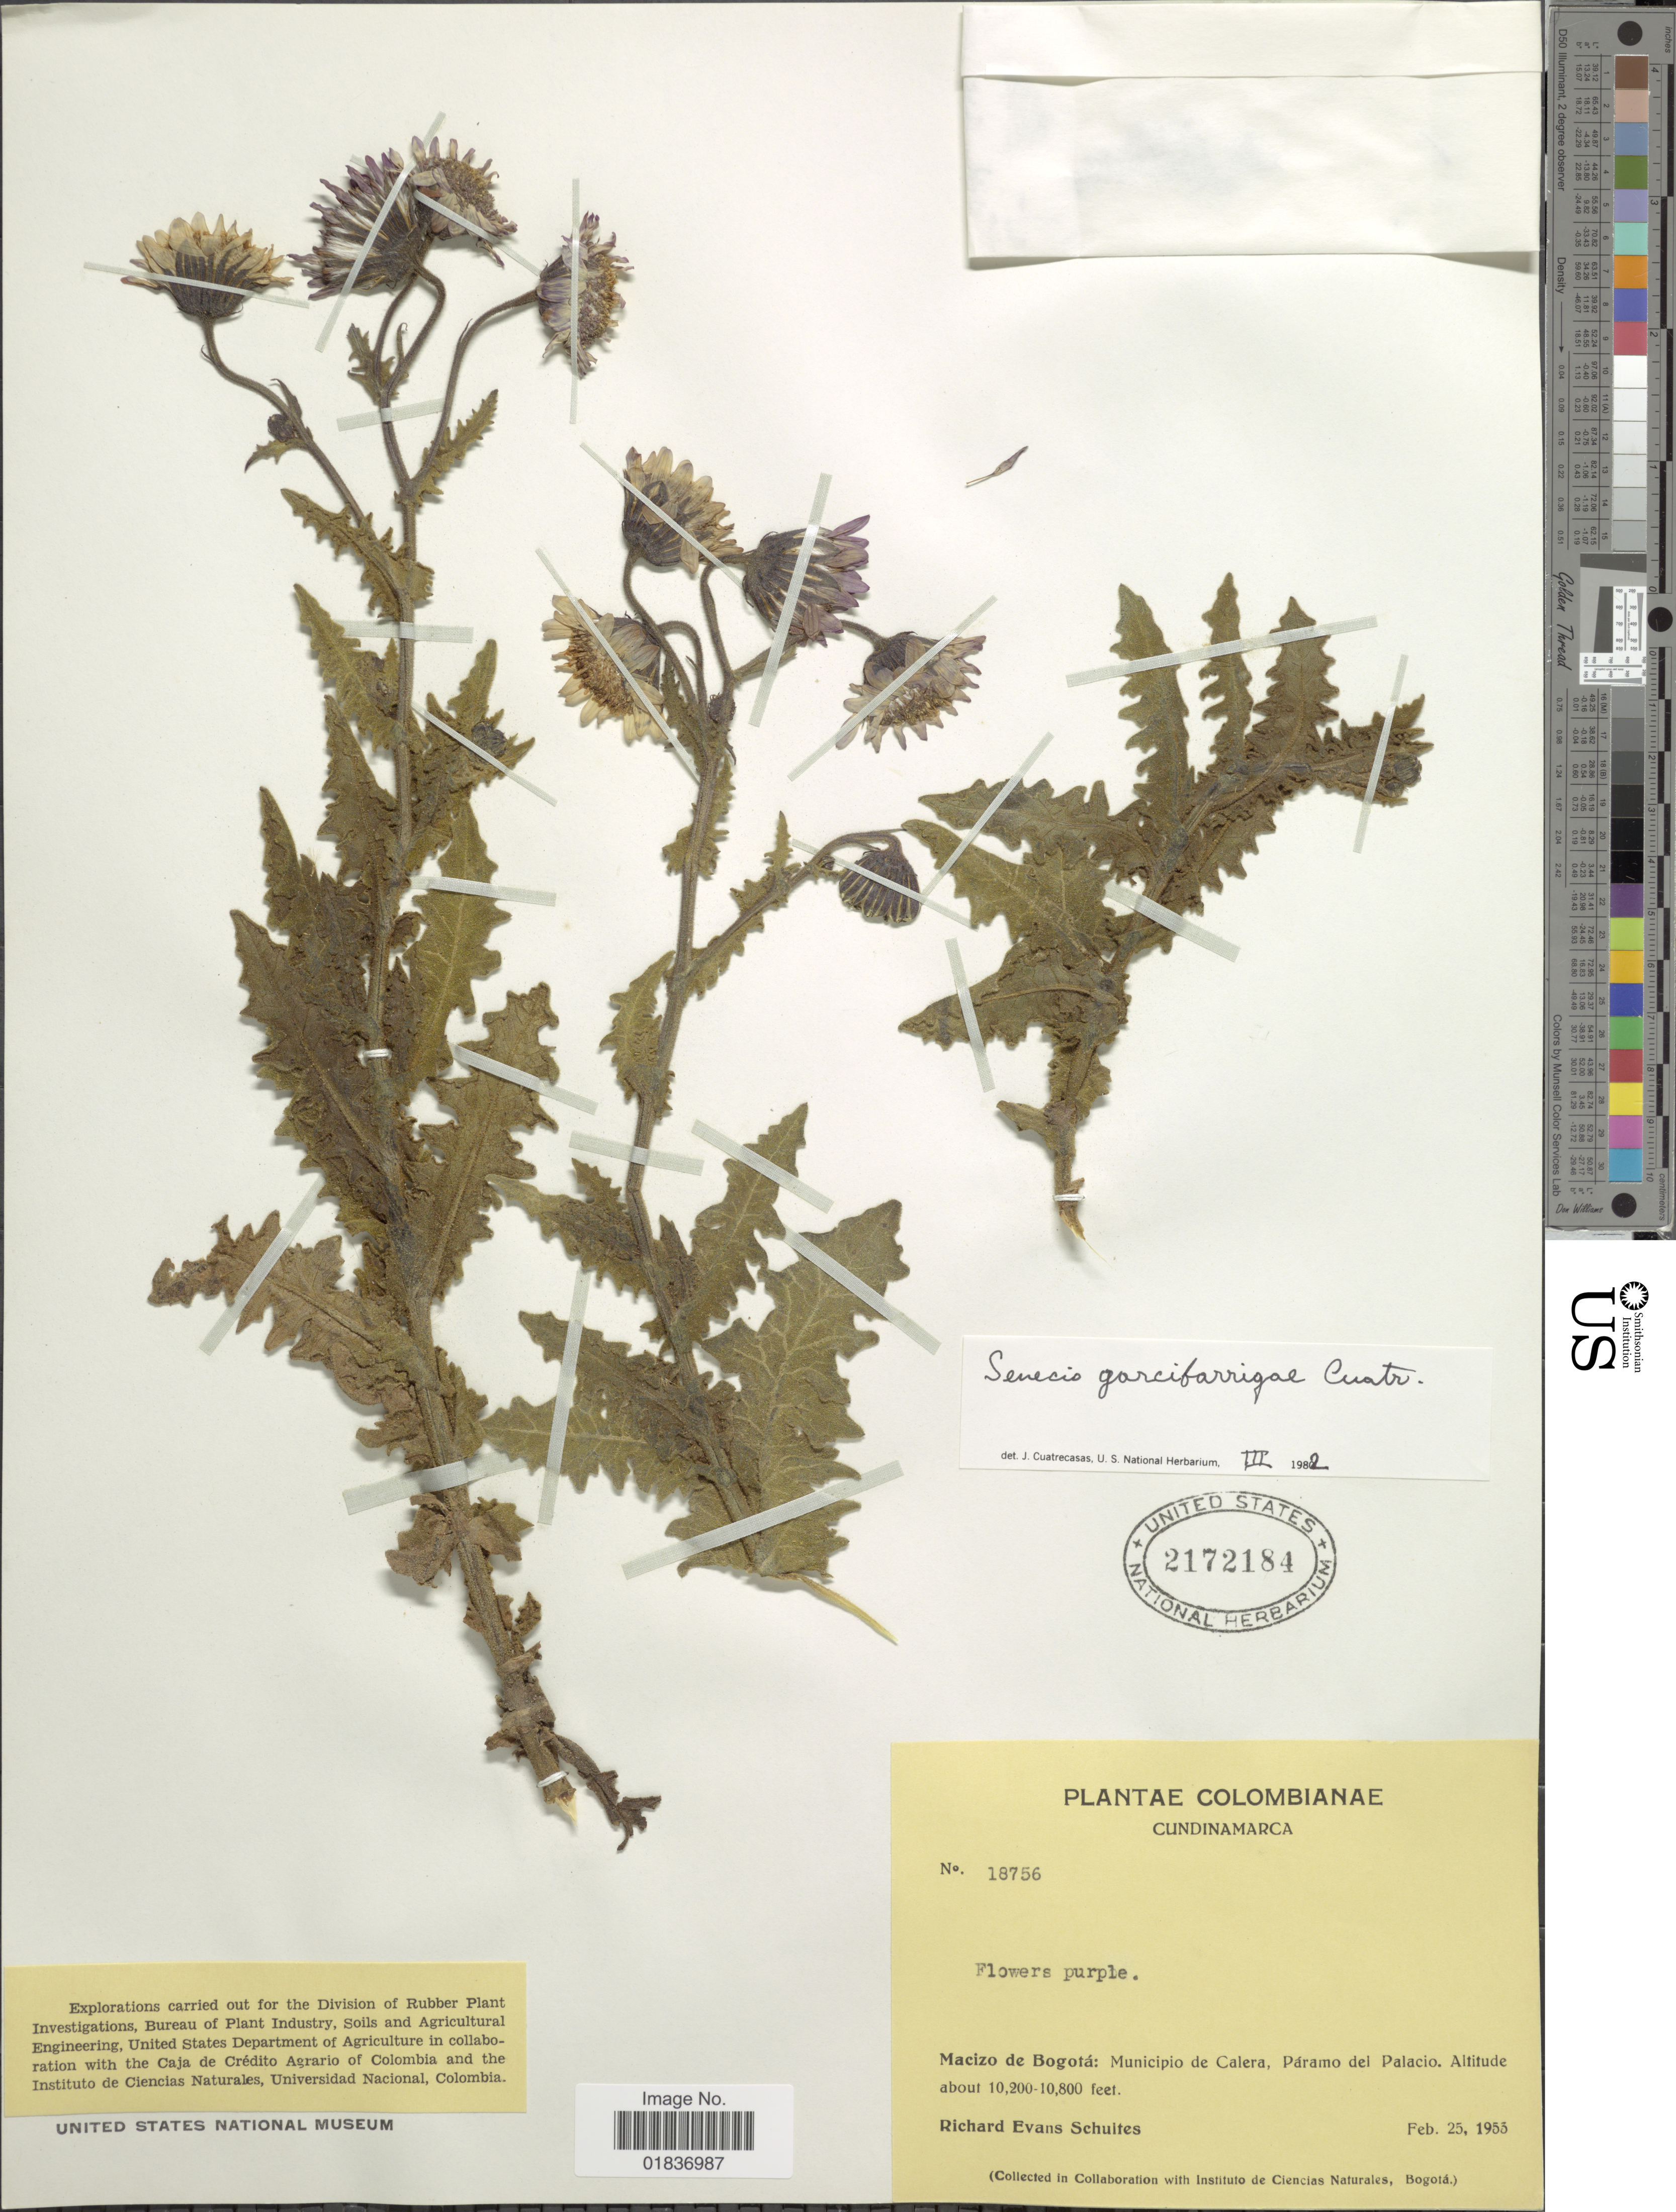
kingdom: Plantae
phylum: Tracheophyta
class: Magnoliopsida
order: Asterales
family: Asteraceae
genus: Senecio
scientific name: Senecio garcibarrigae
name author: Cuatrec.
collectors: R. E. Schultes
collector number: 18756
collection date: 1955-02-25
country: Colombia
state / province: Cundinamarca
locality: Cundinamarca. Macizo de Bogota: Municipio de Calera, Paramo del Palacio.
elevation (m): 3109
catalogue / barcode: US 2172184